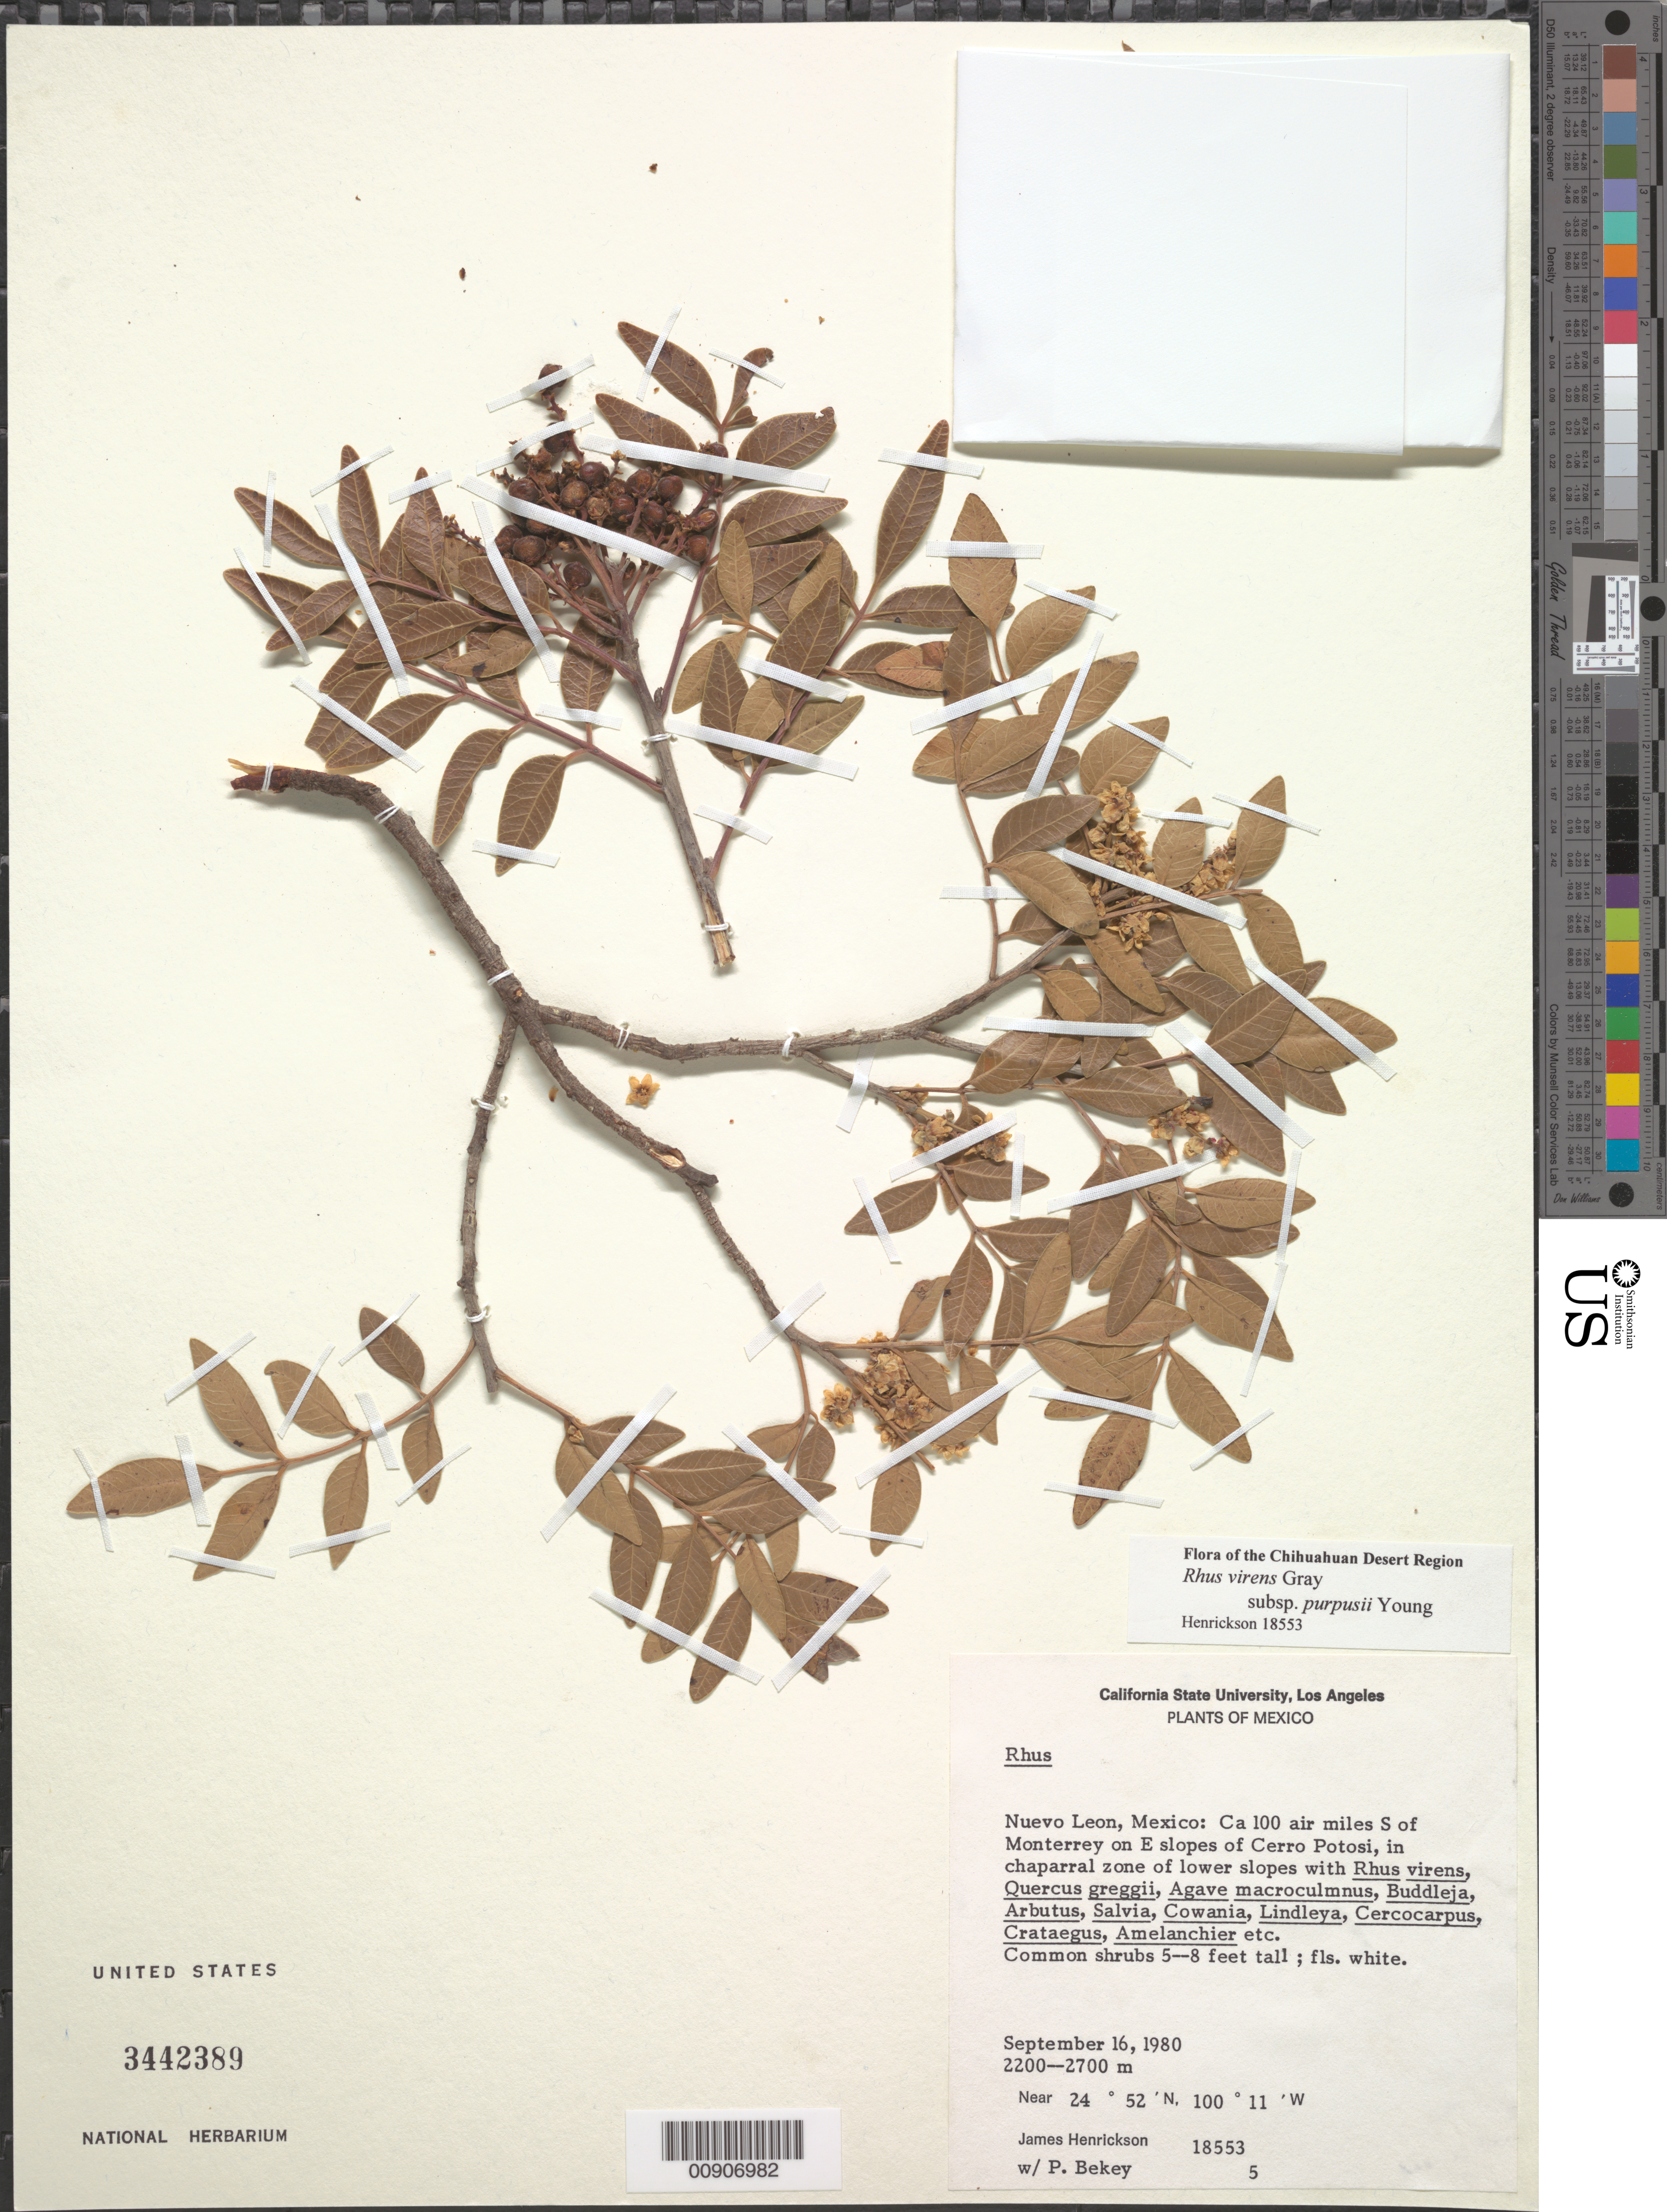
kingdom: Plantae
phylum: Tracheophyta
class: Magnoliopsida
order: Sapindales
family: Anacardiaceae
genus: Rhus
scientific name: Rhus virens subsp. purpusii Young ined.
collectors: J. Henrickson & Bekey, P.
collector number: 18553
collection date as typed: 16 Sep 1980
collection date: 1980-09-16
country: Mexico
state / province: Nuevo León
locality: Nuevo León: Ca. 100 air miles S of Monterrey on E slopes of Cerro Potosí.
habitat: In chaparral zone of lower slopes w/Rhus virens, Quercus greggii, Agave macroculmnus, Buddleja, Arbutus, Salvia, Cowania,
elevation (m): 2700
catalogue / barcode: US 3442389